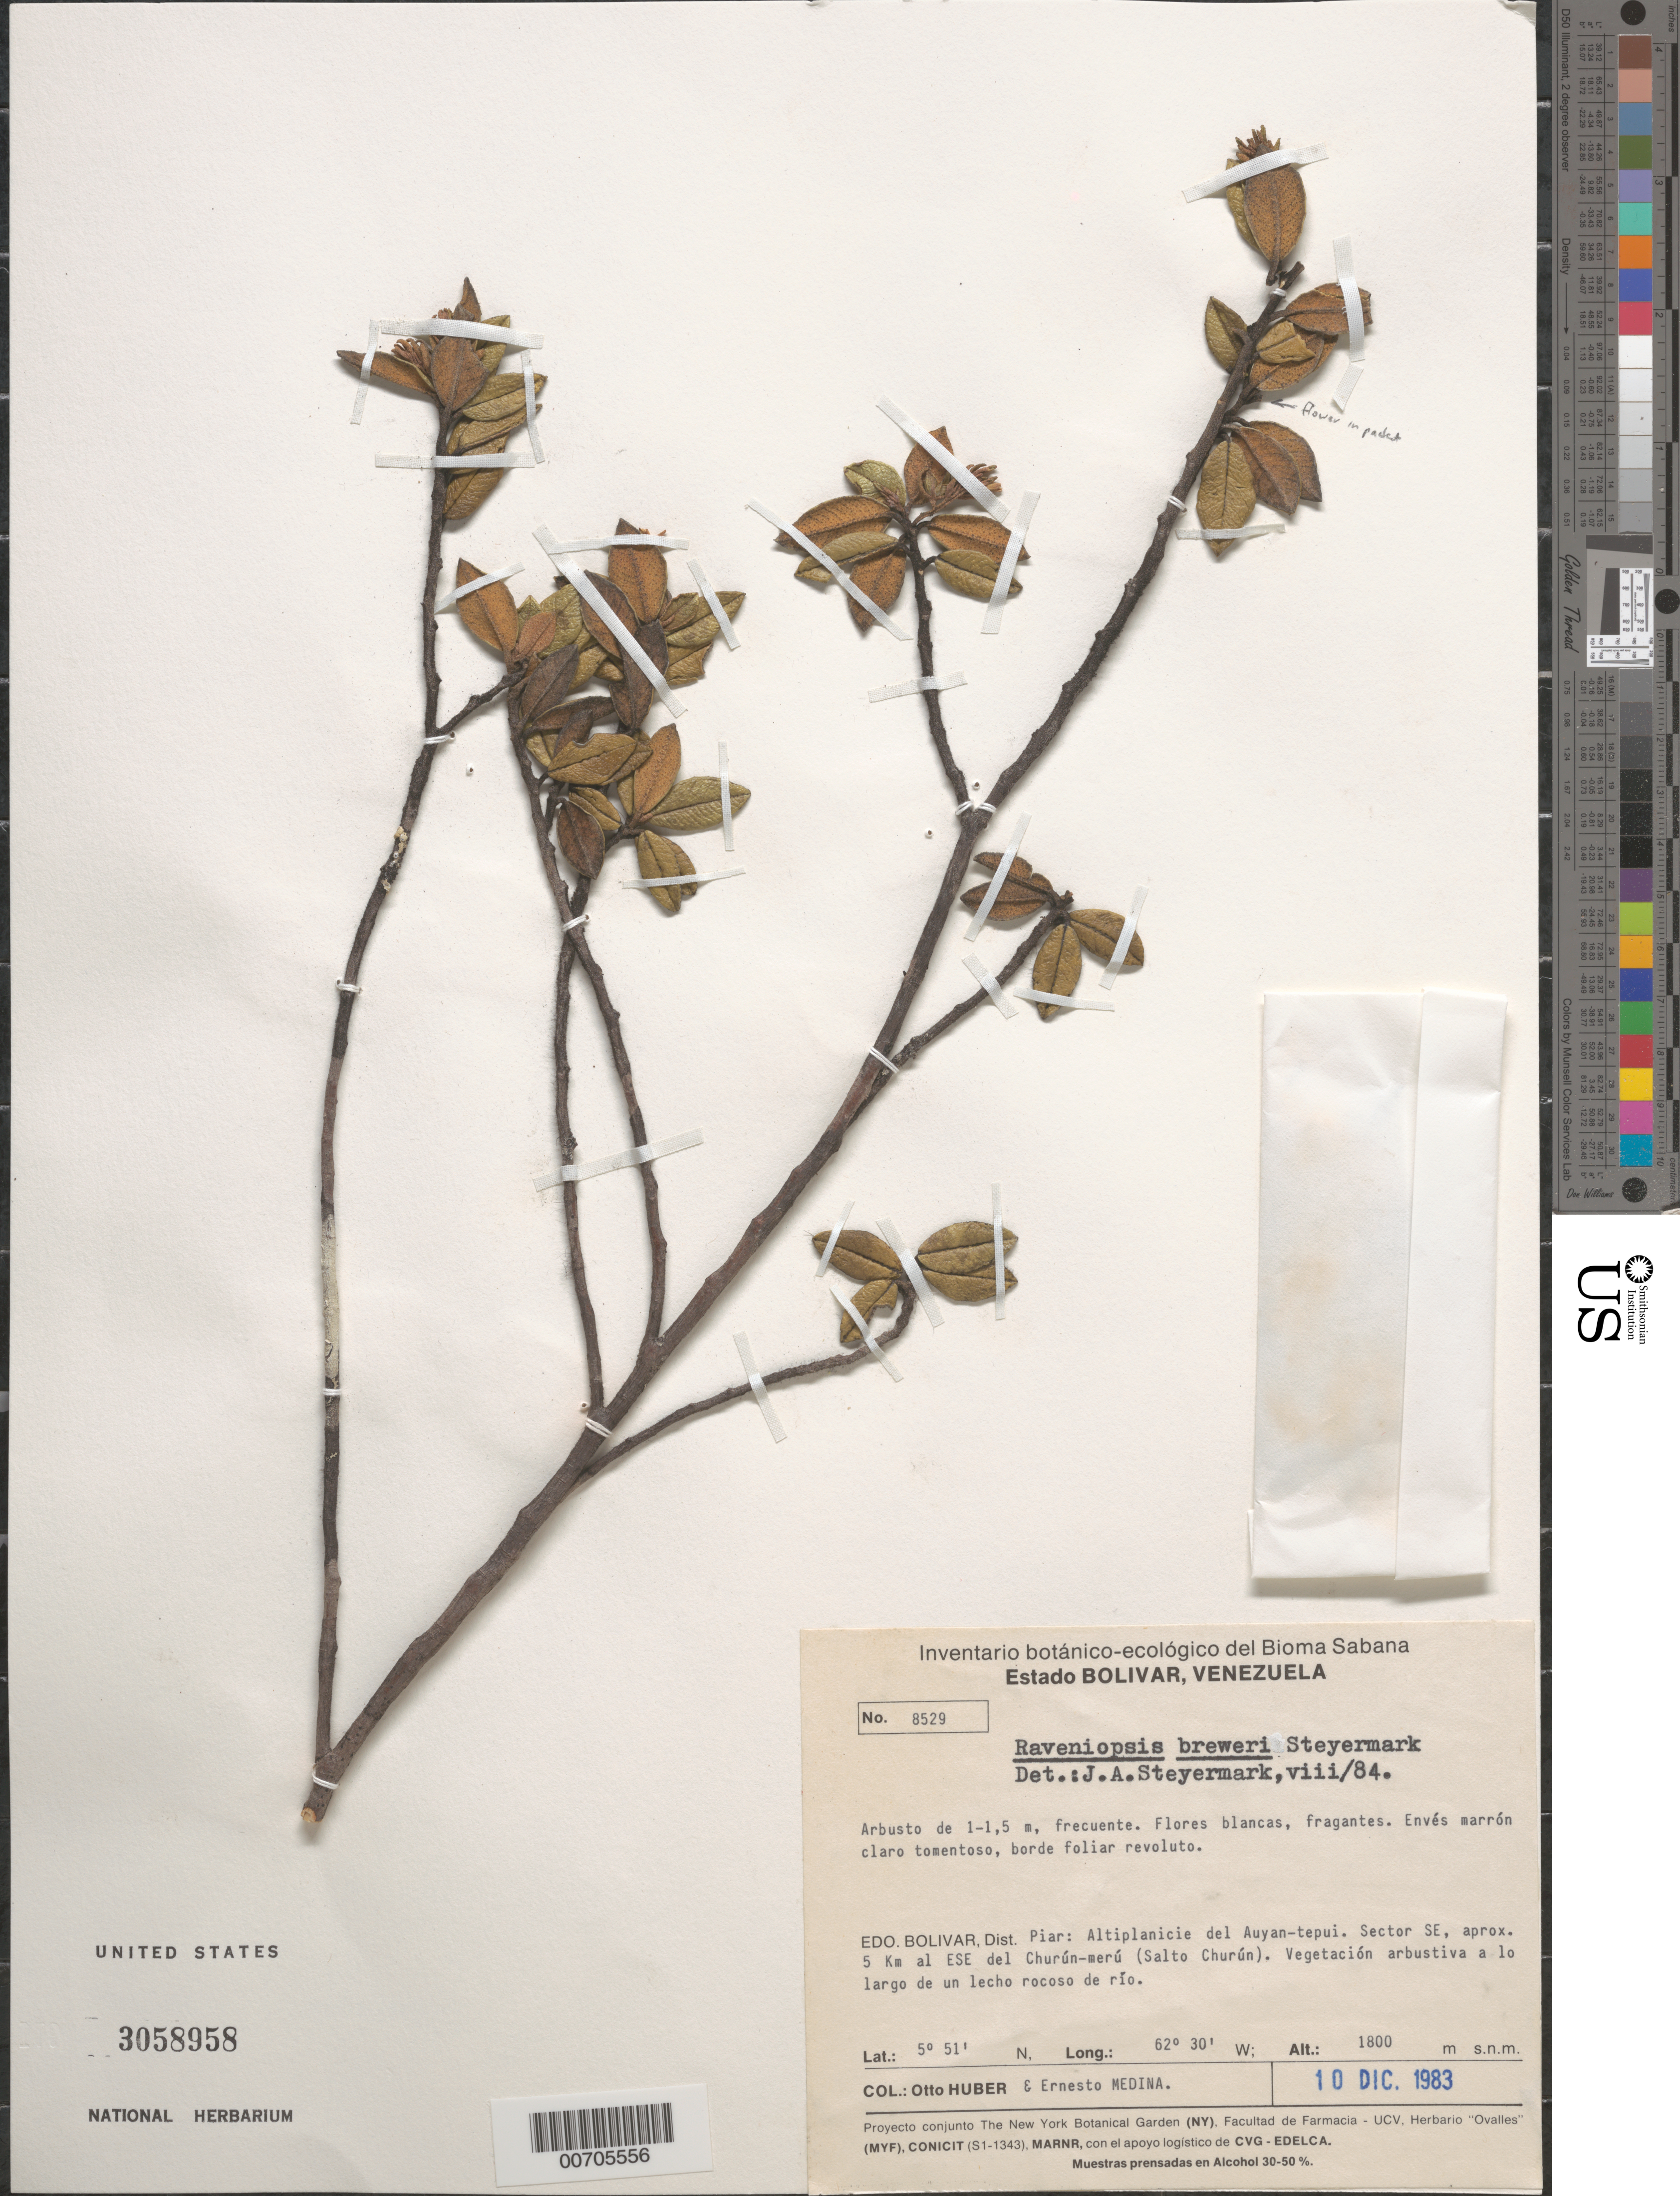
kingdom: Plantae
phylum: Tracheophyta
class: Magnoliopsida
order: Sapindales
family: Rutaceae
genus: Raveniopsis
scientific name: Raveniopsis breweri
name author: Steyerm.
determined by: Luteyn, J. L.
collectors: O. Huber & E. Medina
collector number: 8529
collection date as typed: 10-Dec-83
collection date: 1983-12-10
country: Venezuela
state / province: Bolívar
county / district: Piar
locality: Auyan-tepuí, sect. SE, 5 km ESE del Churún-merú (Salto Churún)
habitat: Vegetación arbustiva a lo largo de un lecho rocoso de río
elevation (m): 1800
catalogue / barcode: US 3058958